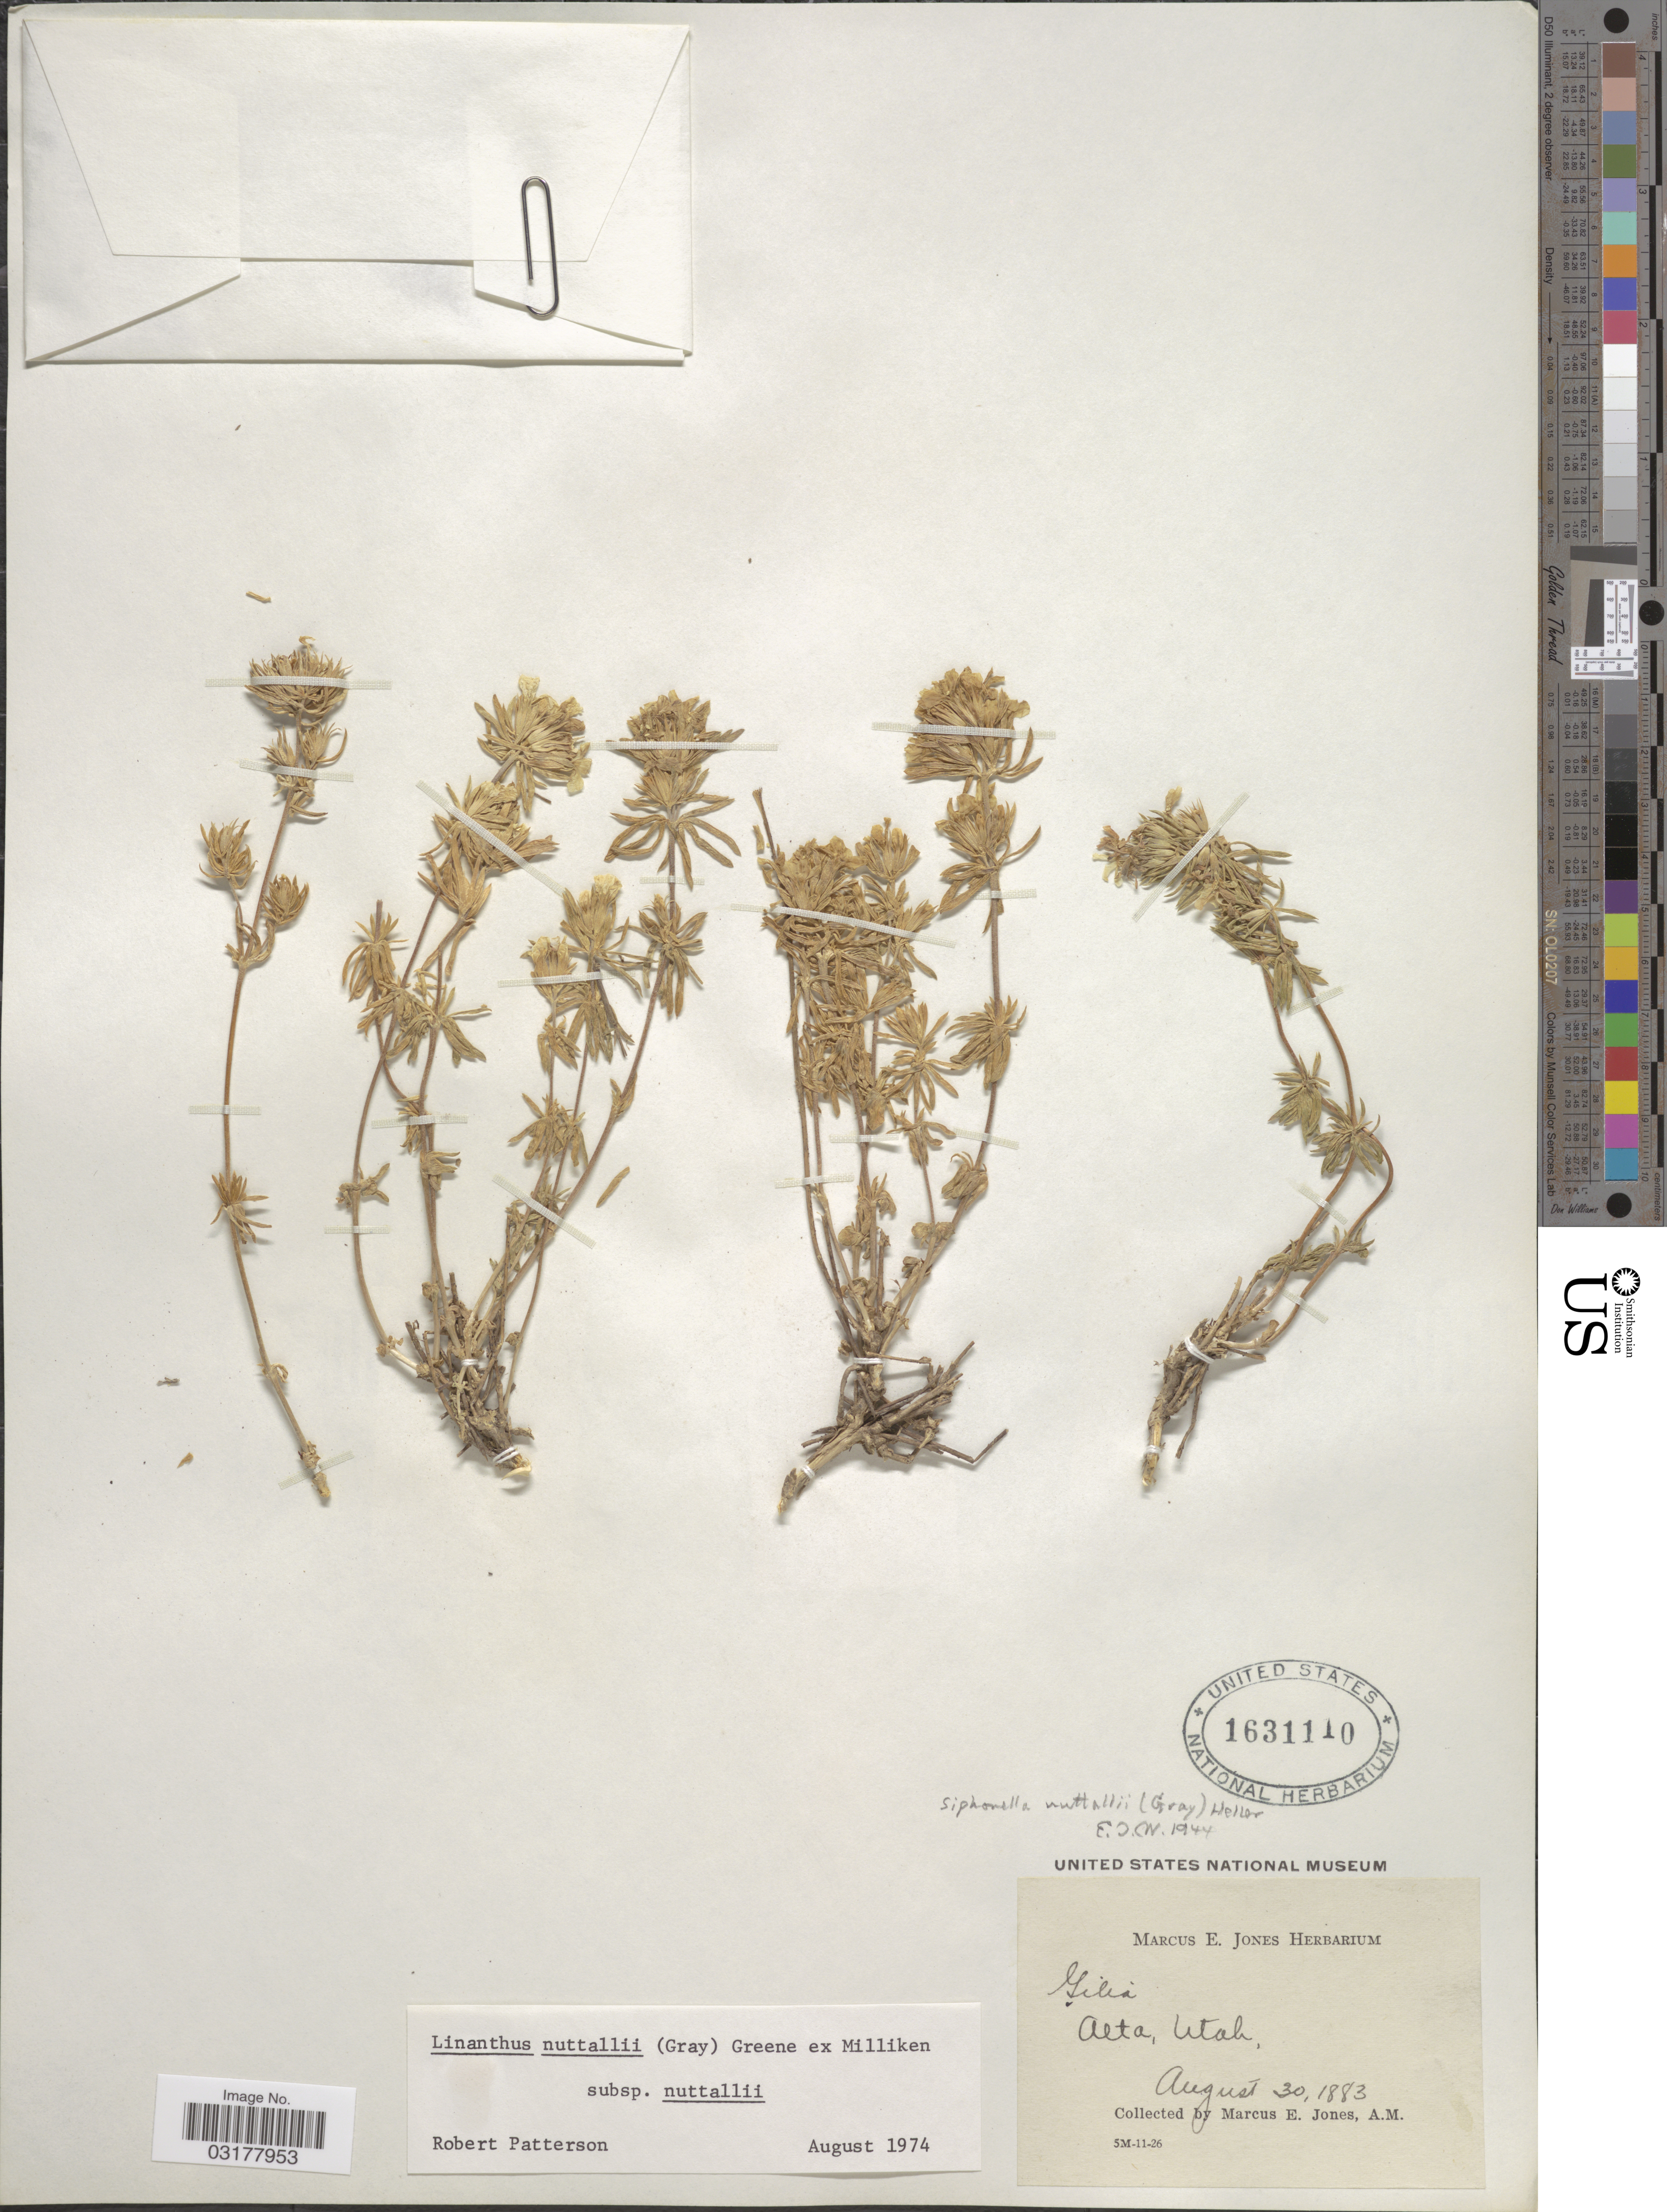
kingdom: Plantae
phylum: Tracheophyta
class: Magnoliopsida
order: Ericales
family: Polemoniaceae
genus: Leptosiphon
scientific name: Leptosiphon nuttallii subsp. nuttallii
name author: (A. Gray) J.M. Porter & L.A. Johnson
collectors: M. E. Jones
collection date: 1883-08-30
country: United States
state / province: Utah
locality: Alta.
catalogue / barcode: US 1631110